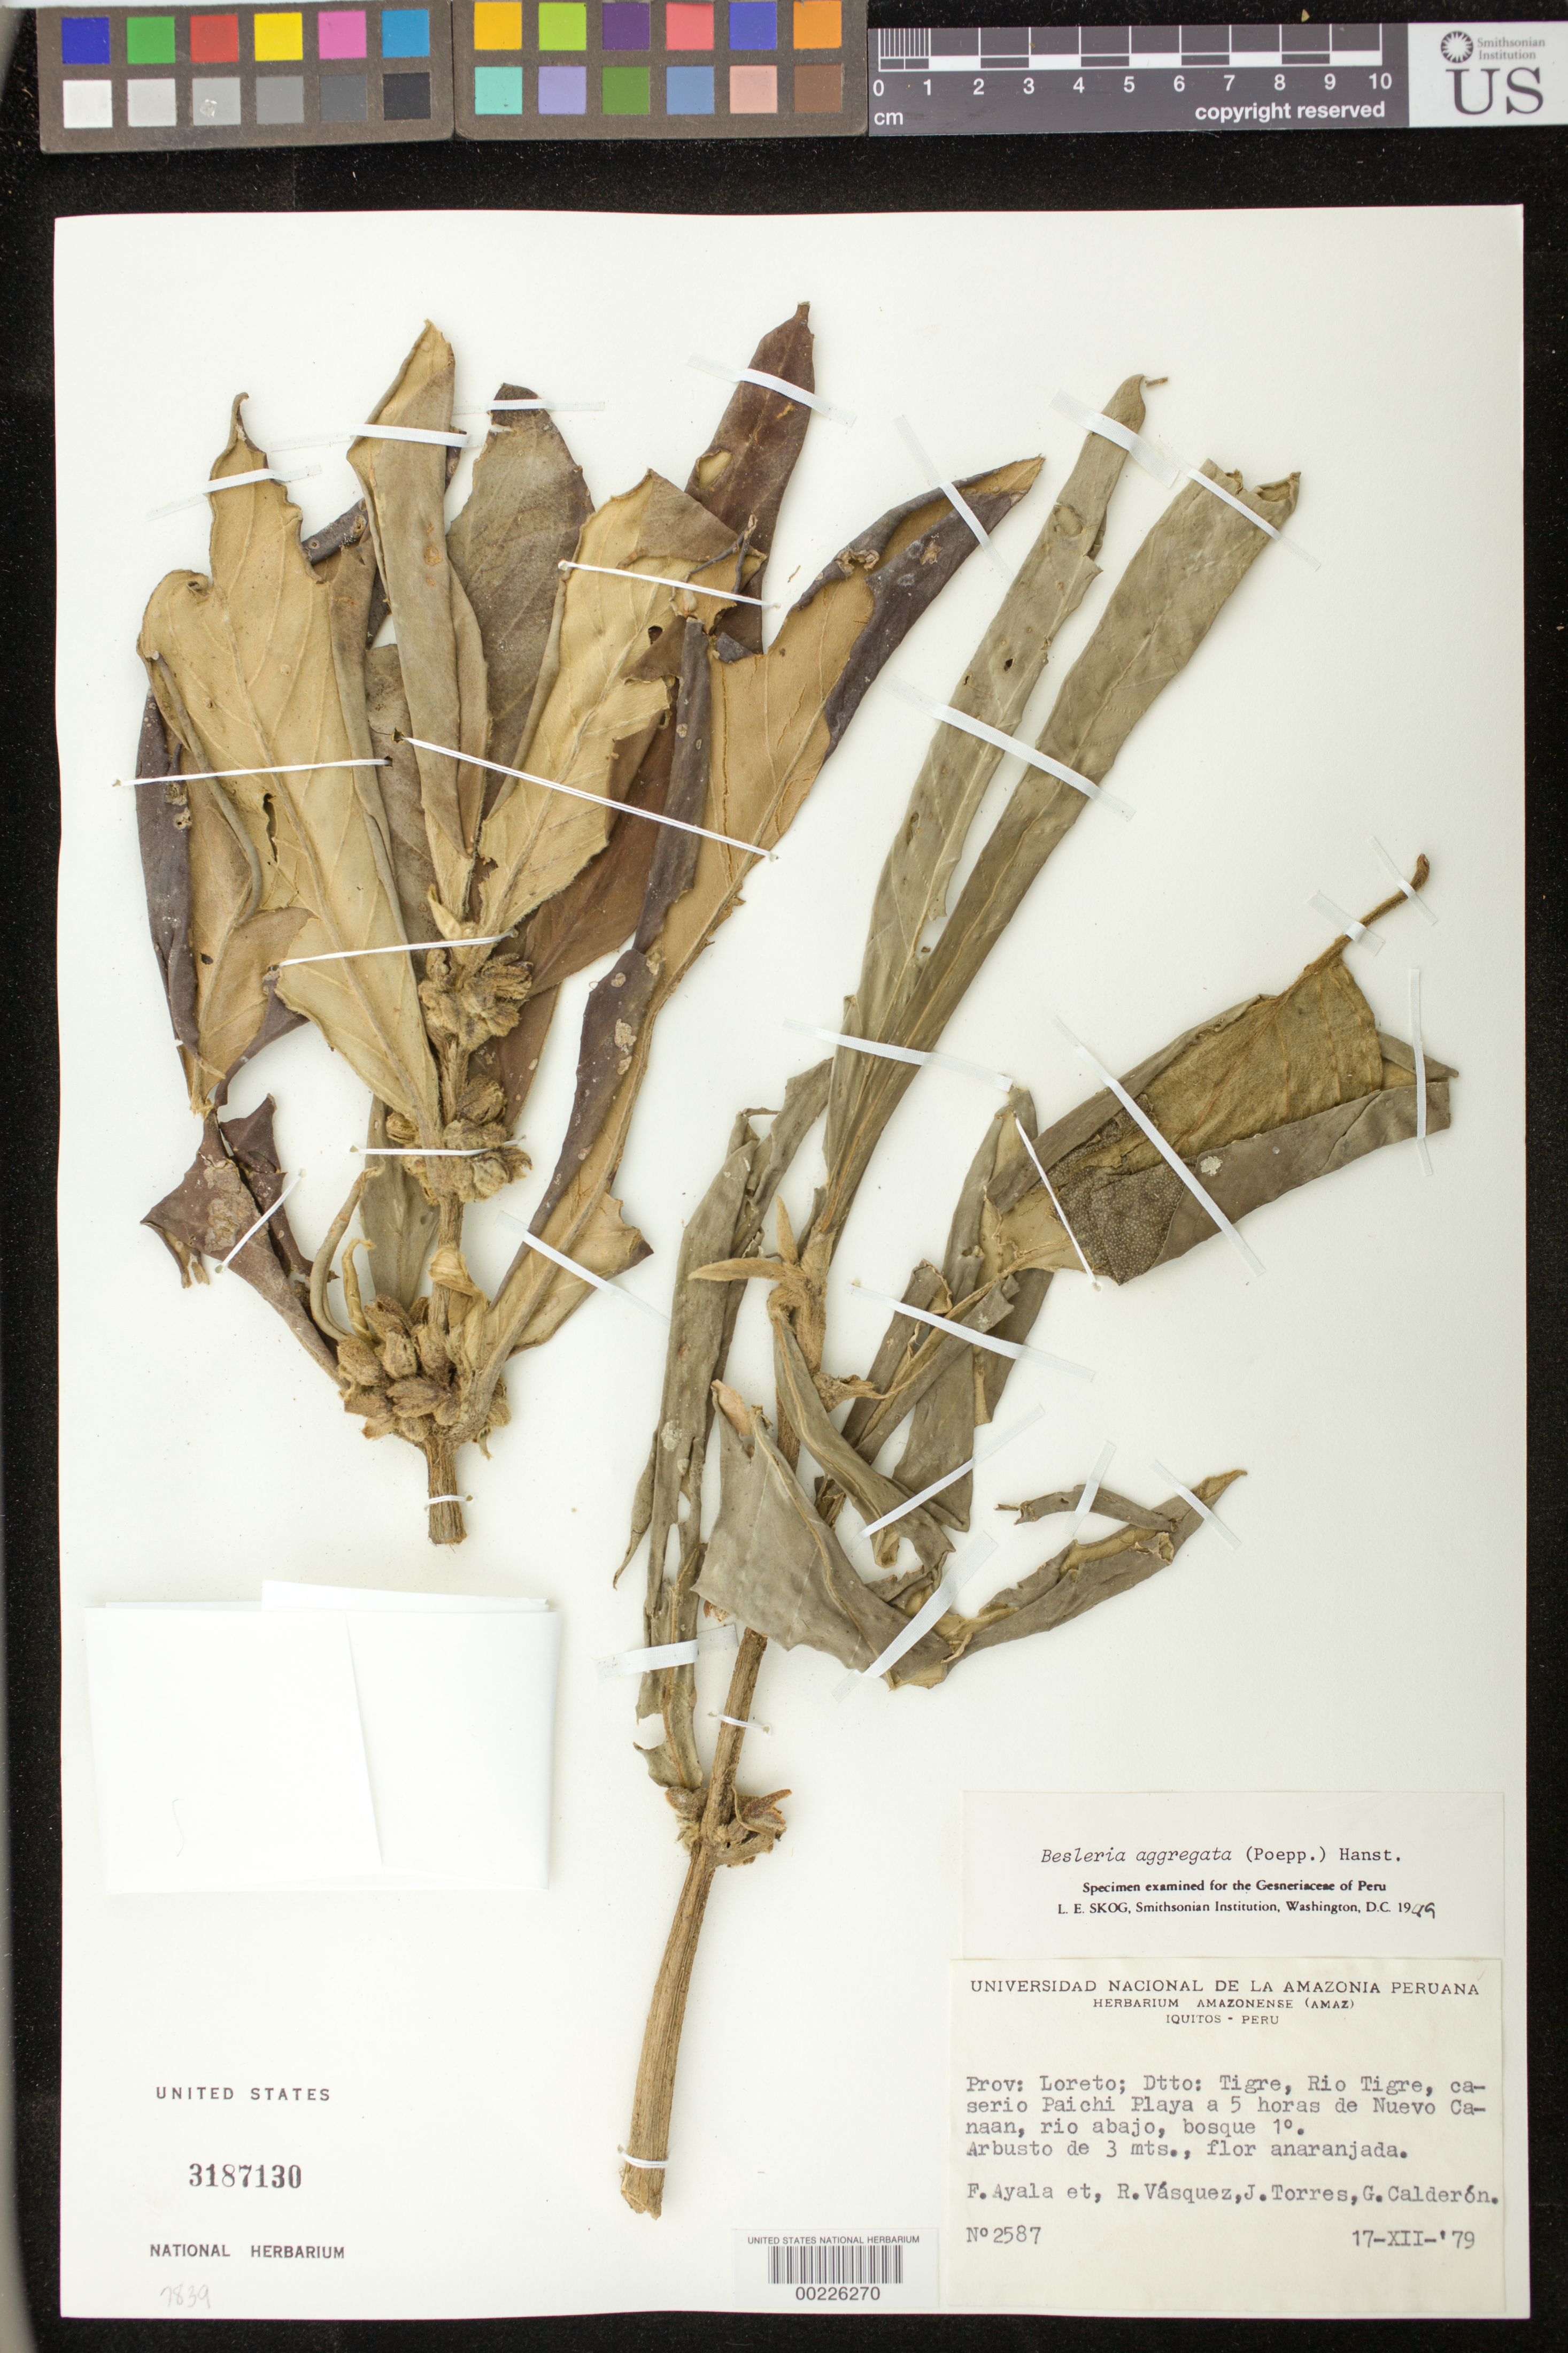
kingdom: Plantae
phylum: Tracheophyta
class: Magnoliopsida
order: Lamiales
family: Gesneriaceae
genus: Besleria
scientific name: Besleria aggregata var. aggregata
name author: (Mart.) Hanst.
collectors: F. Ayala F., R. Vásquez & J. Torres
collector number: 2587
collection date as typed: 17 Dec 1979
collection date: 1979-12-17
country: Peru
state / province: Loreto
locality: Prov. Loreto; Dist. Tigre, Rio Tigre, settlement of Paichi Playa 5 hours from Nuevo Canaan, below river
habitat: Forest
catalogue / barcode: US 3187130